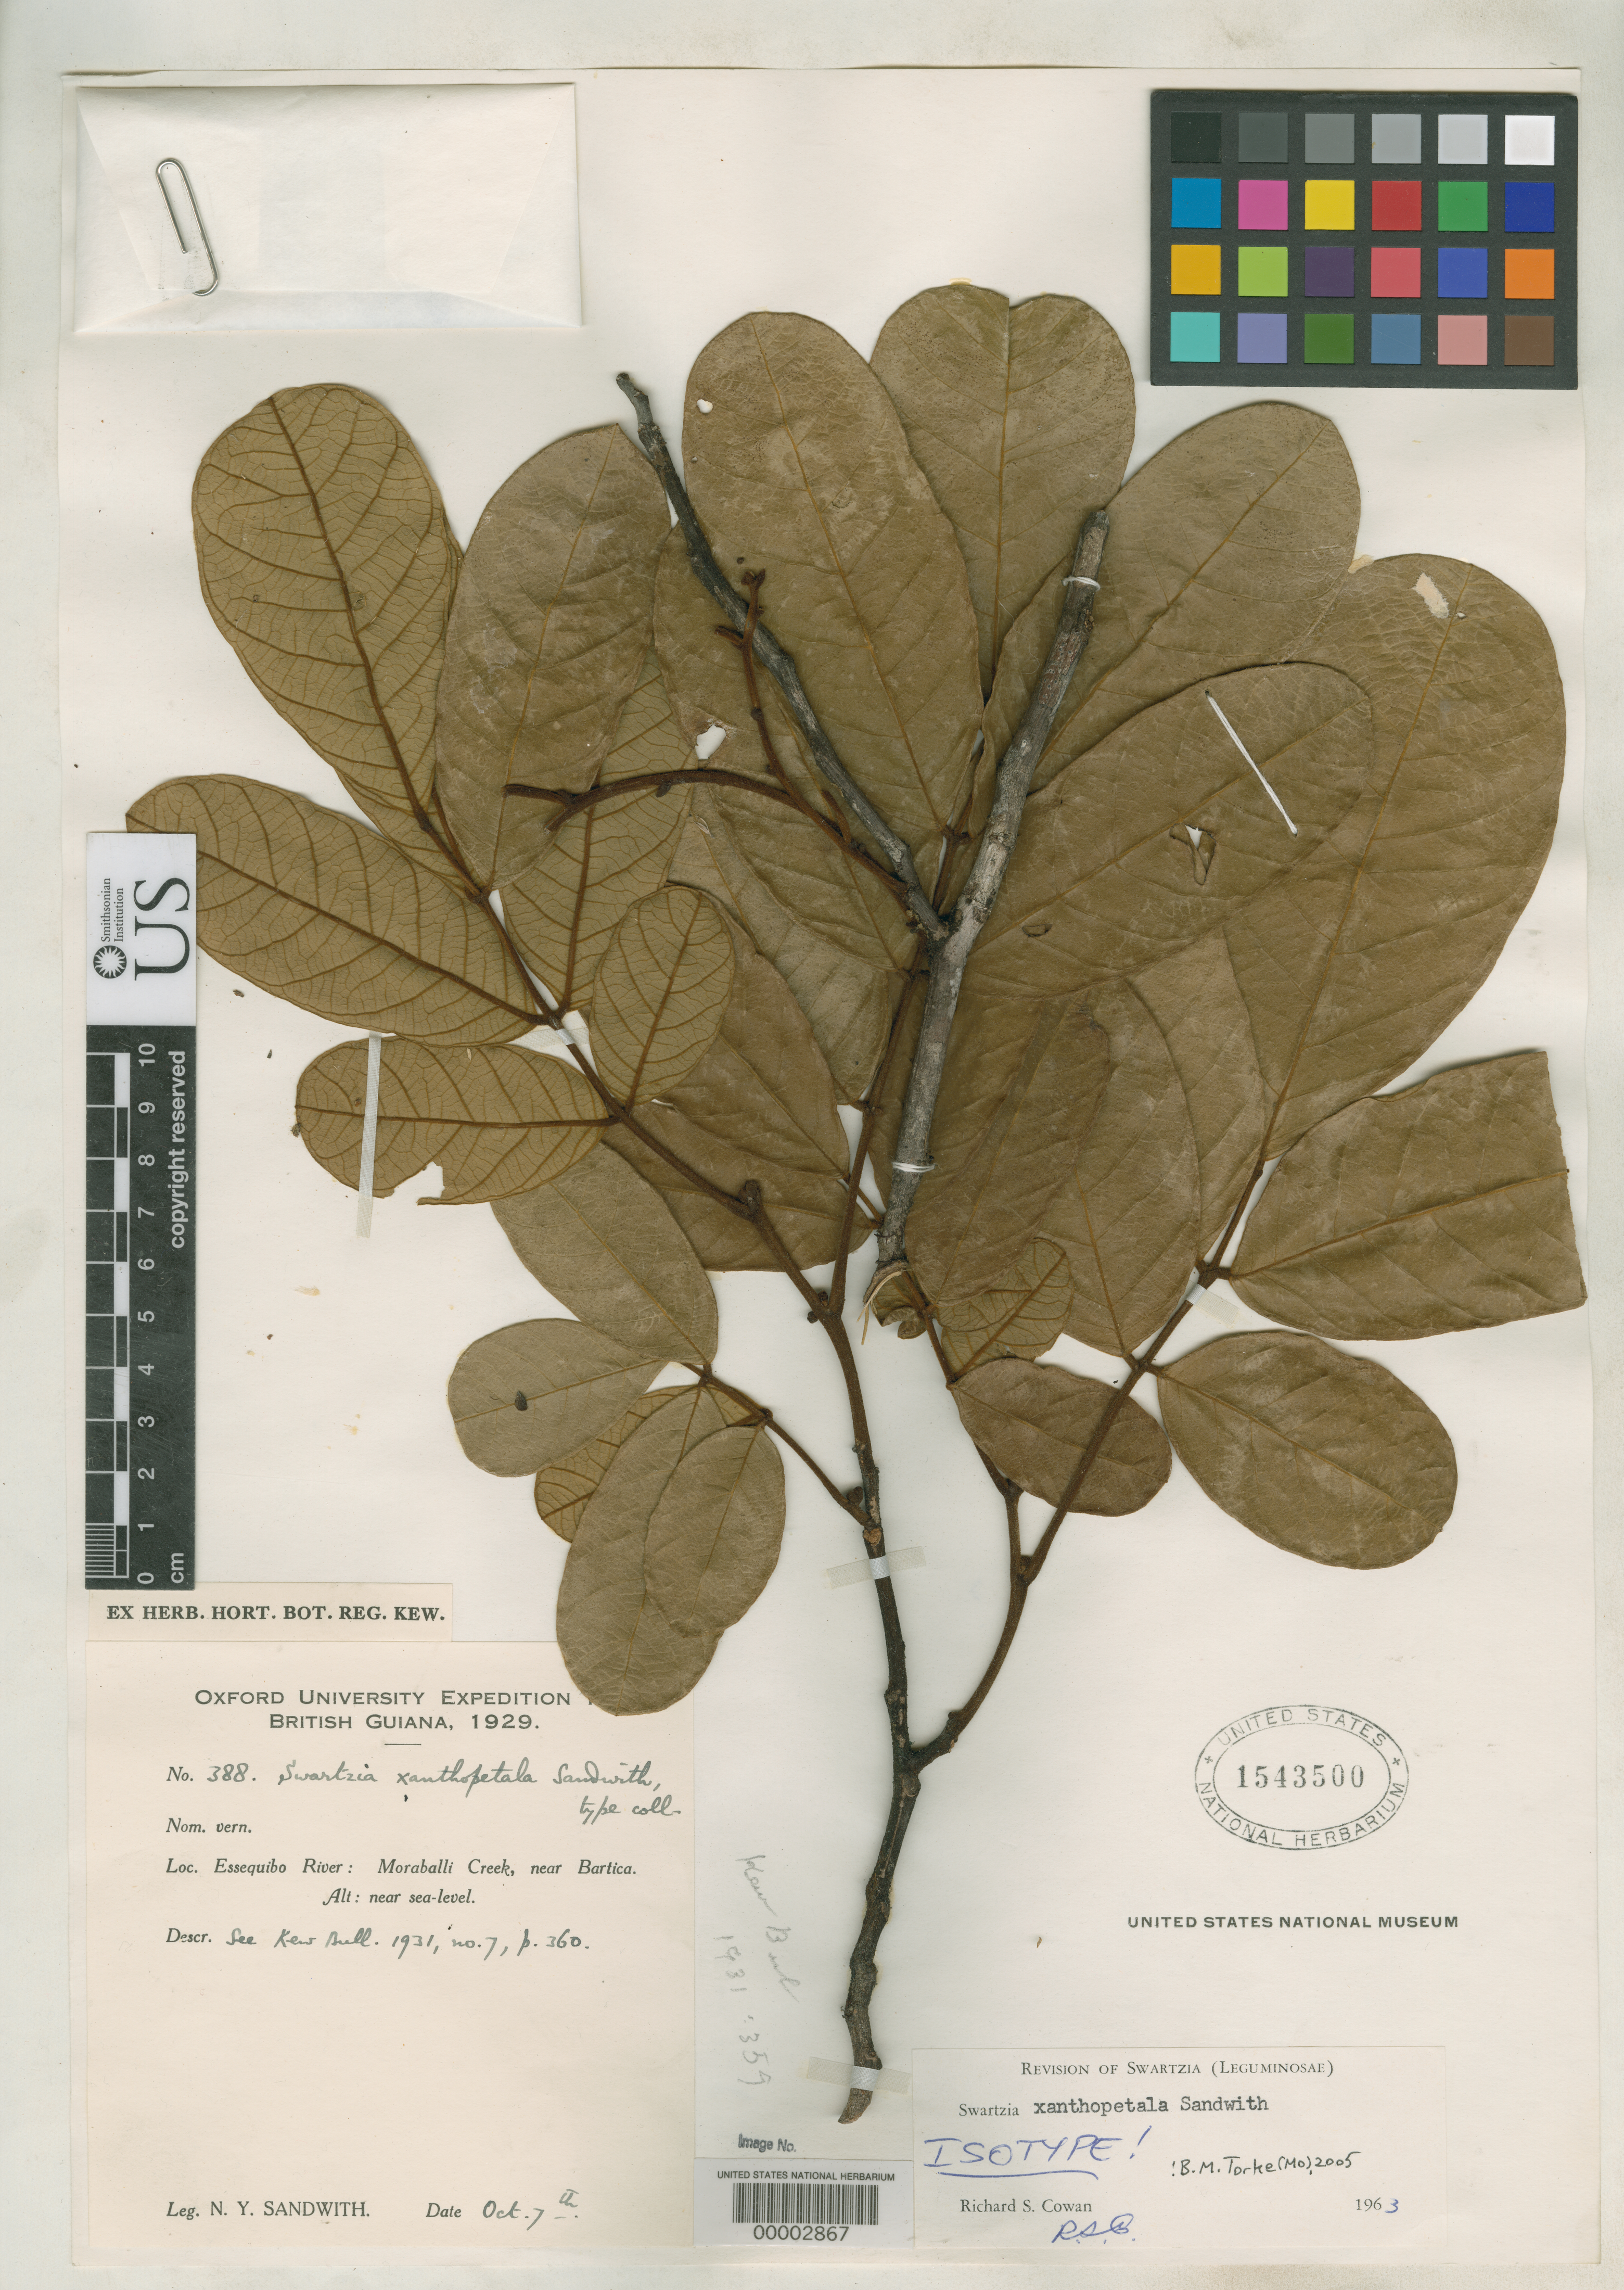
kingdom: Plantae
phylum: Tracheophyta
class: Magnoliopsida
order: Fabales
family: Fabaceae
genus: Swartzia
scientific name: Swartzia xanthopetala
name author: Sandwith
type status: Isotype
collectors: N. Y. Sandwith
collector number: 388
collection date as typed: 07 Oct 1929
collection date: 1929-10-07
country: Guyana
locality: Essequibo River and Moraballi Creek near Bartica. Mazaruni-Potaro.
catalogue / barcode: US 1543500